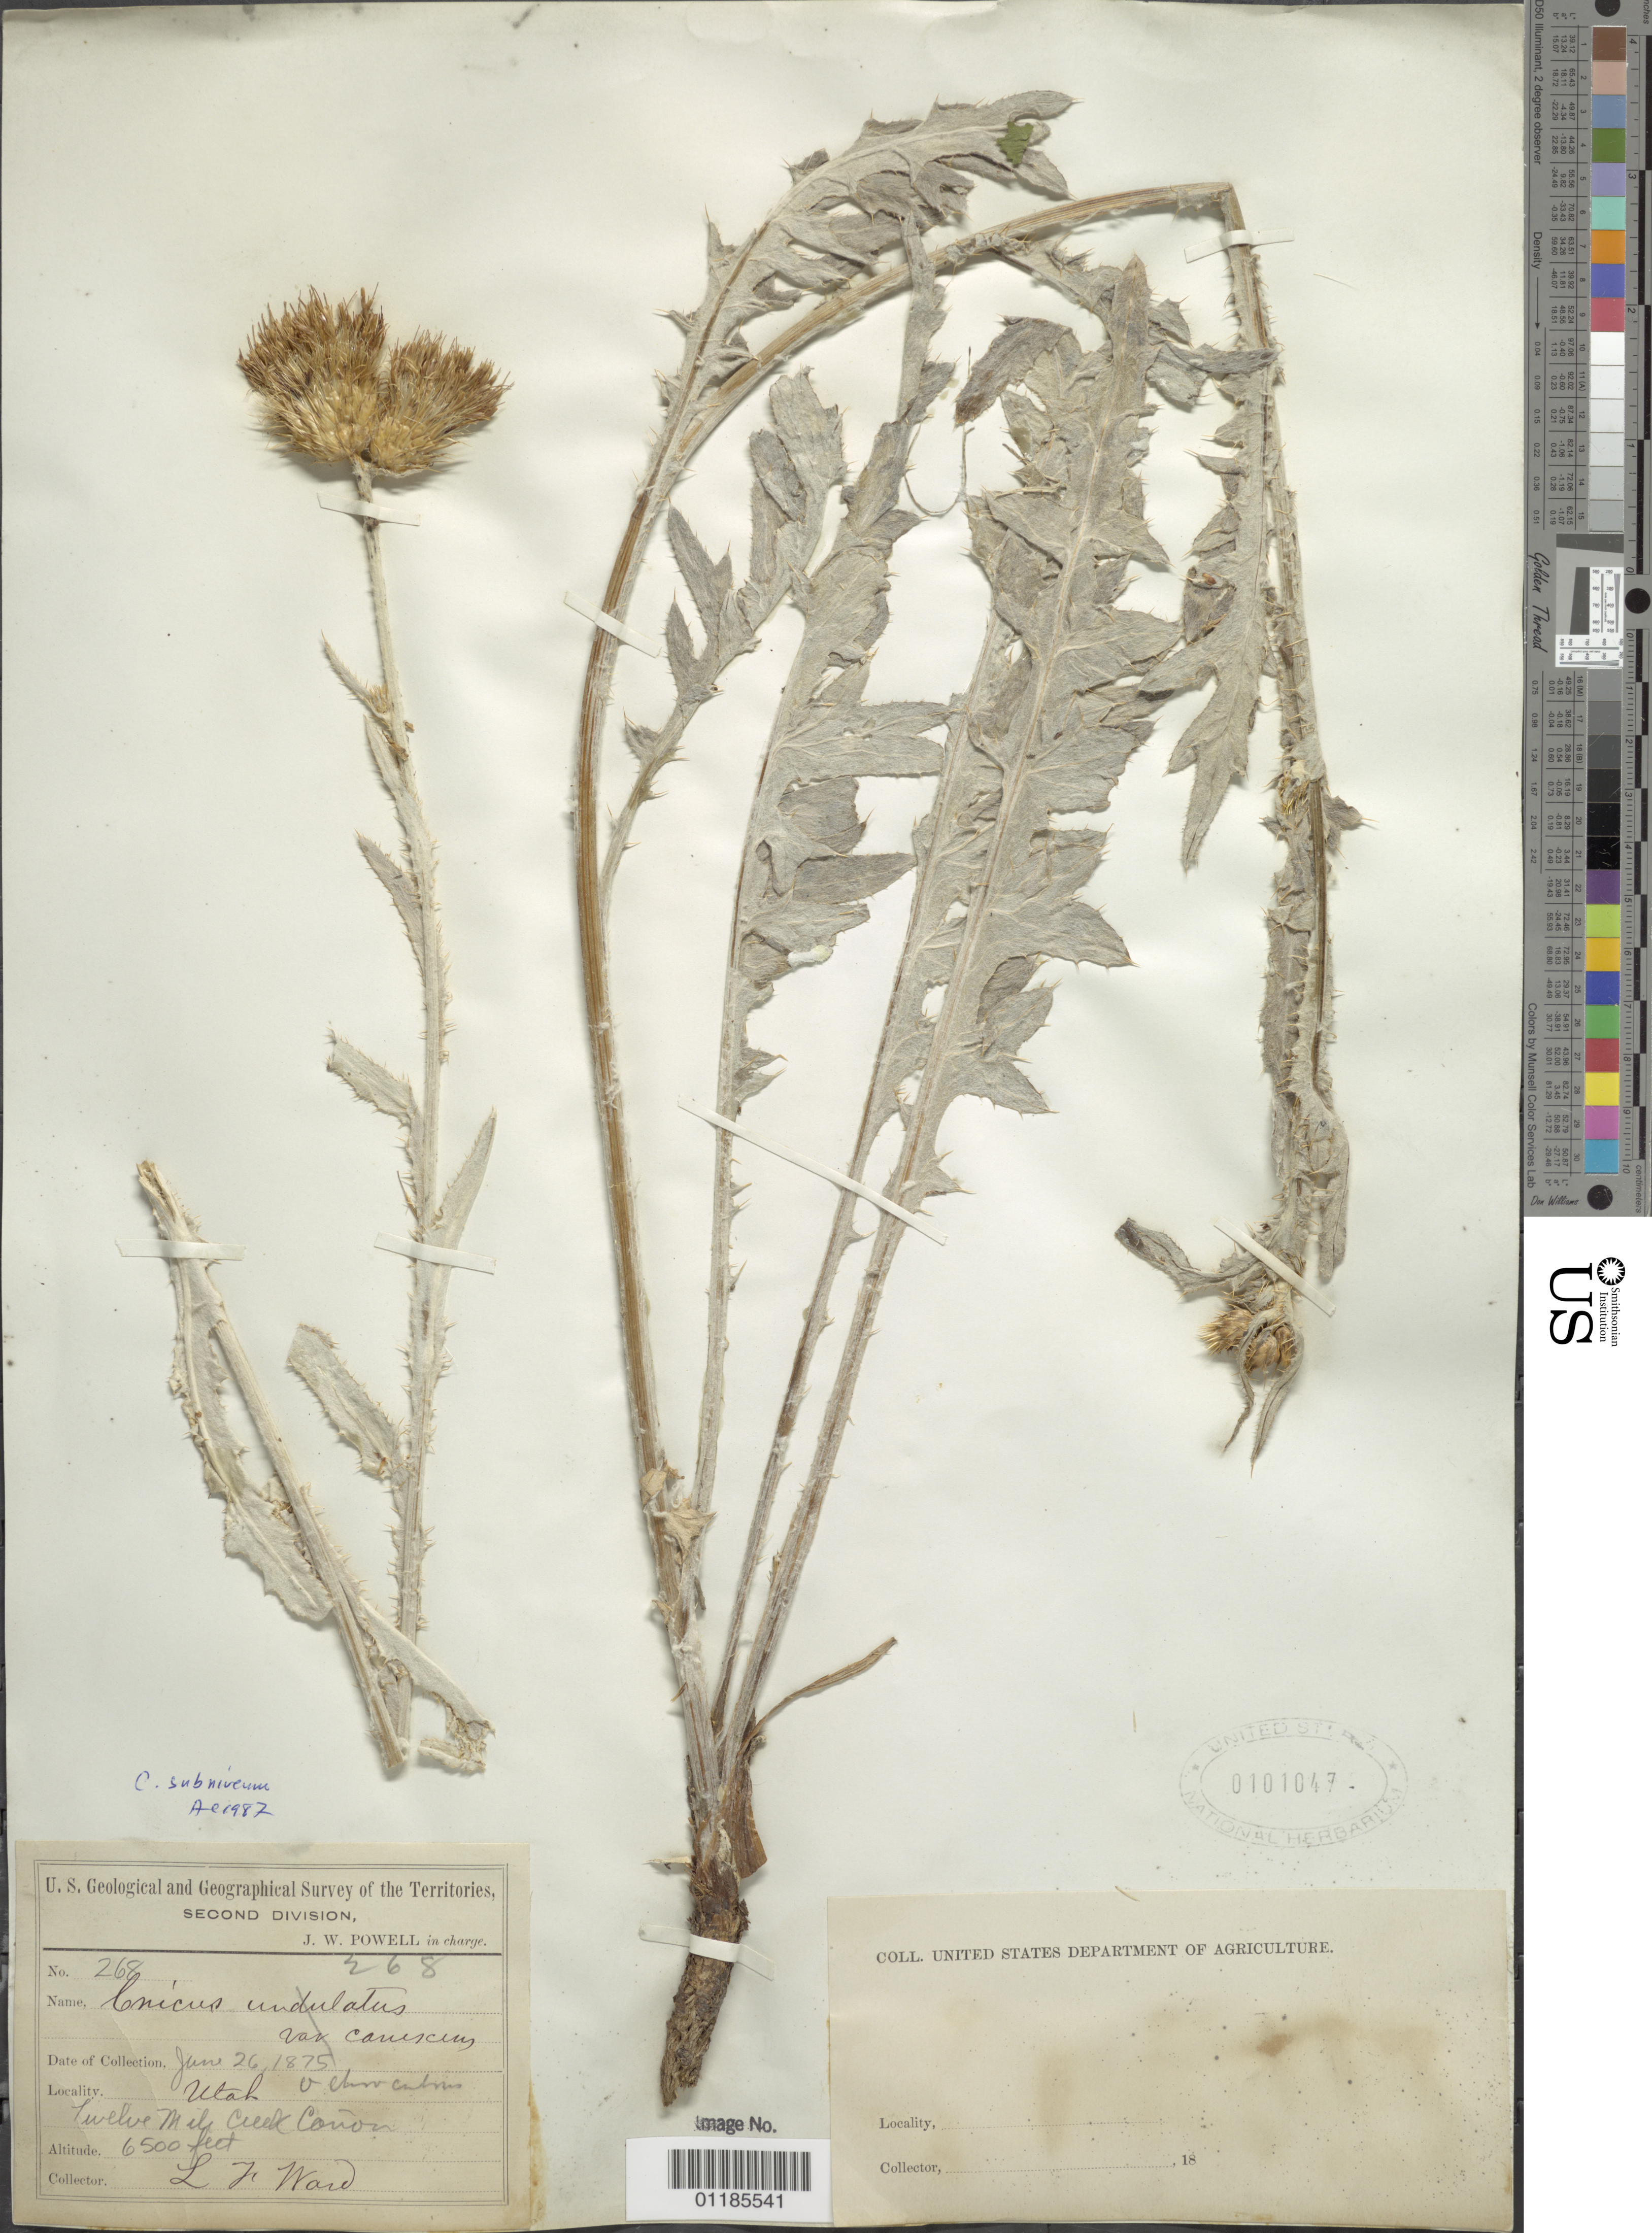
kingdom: Plantae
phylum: Tracheophyta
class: Magnoliopsida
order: Asterales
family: Asteraceae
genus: Cirsium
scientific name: Cirsium subniveum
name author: Rydb.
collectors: L. F. Ward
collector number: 268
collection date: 1875-06-26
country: United States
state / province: Utah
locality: Twelve Mile Creek Canyon near Gunnison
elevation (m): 1981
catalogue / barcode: US 101047